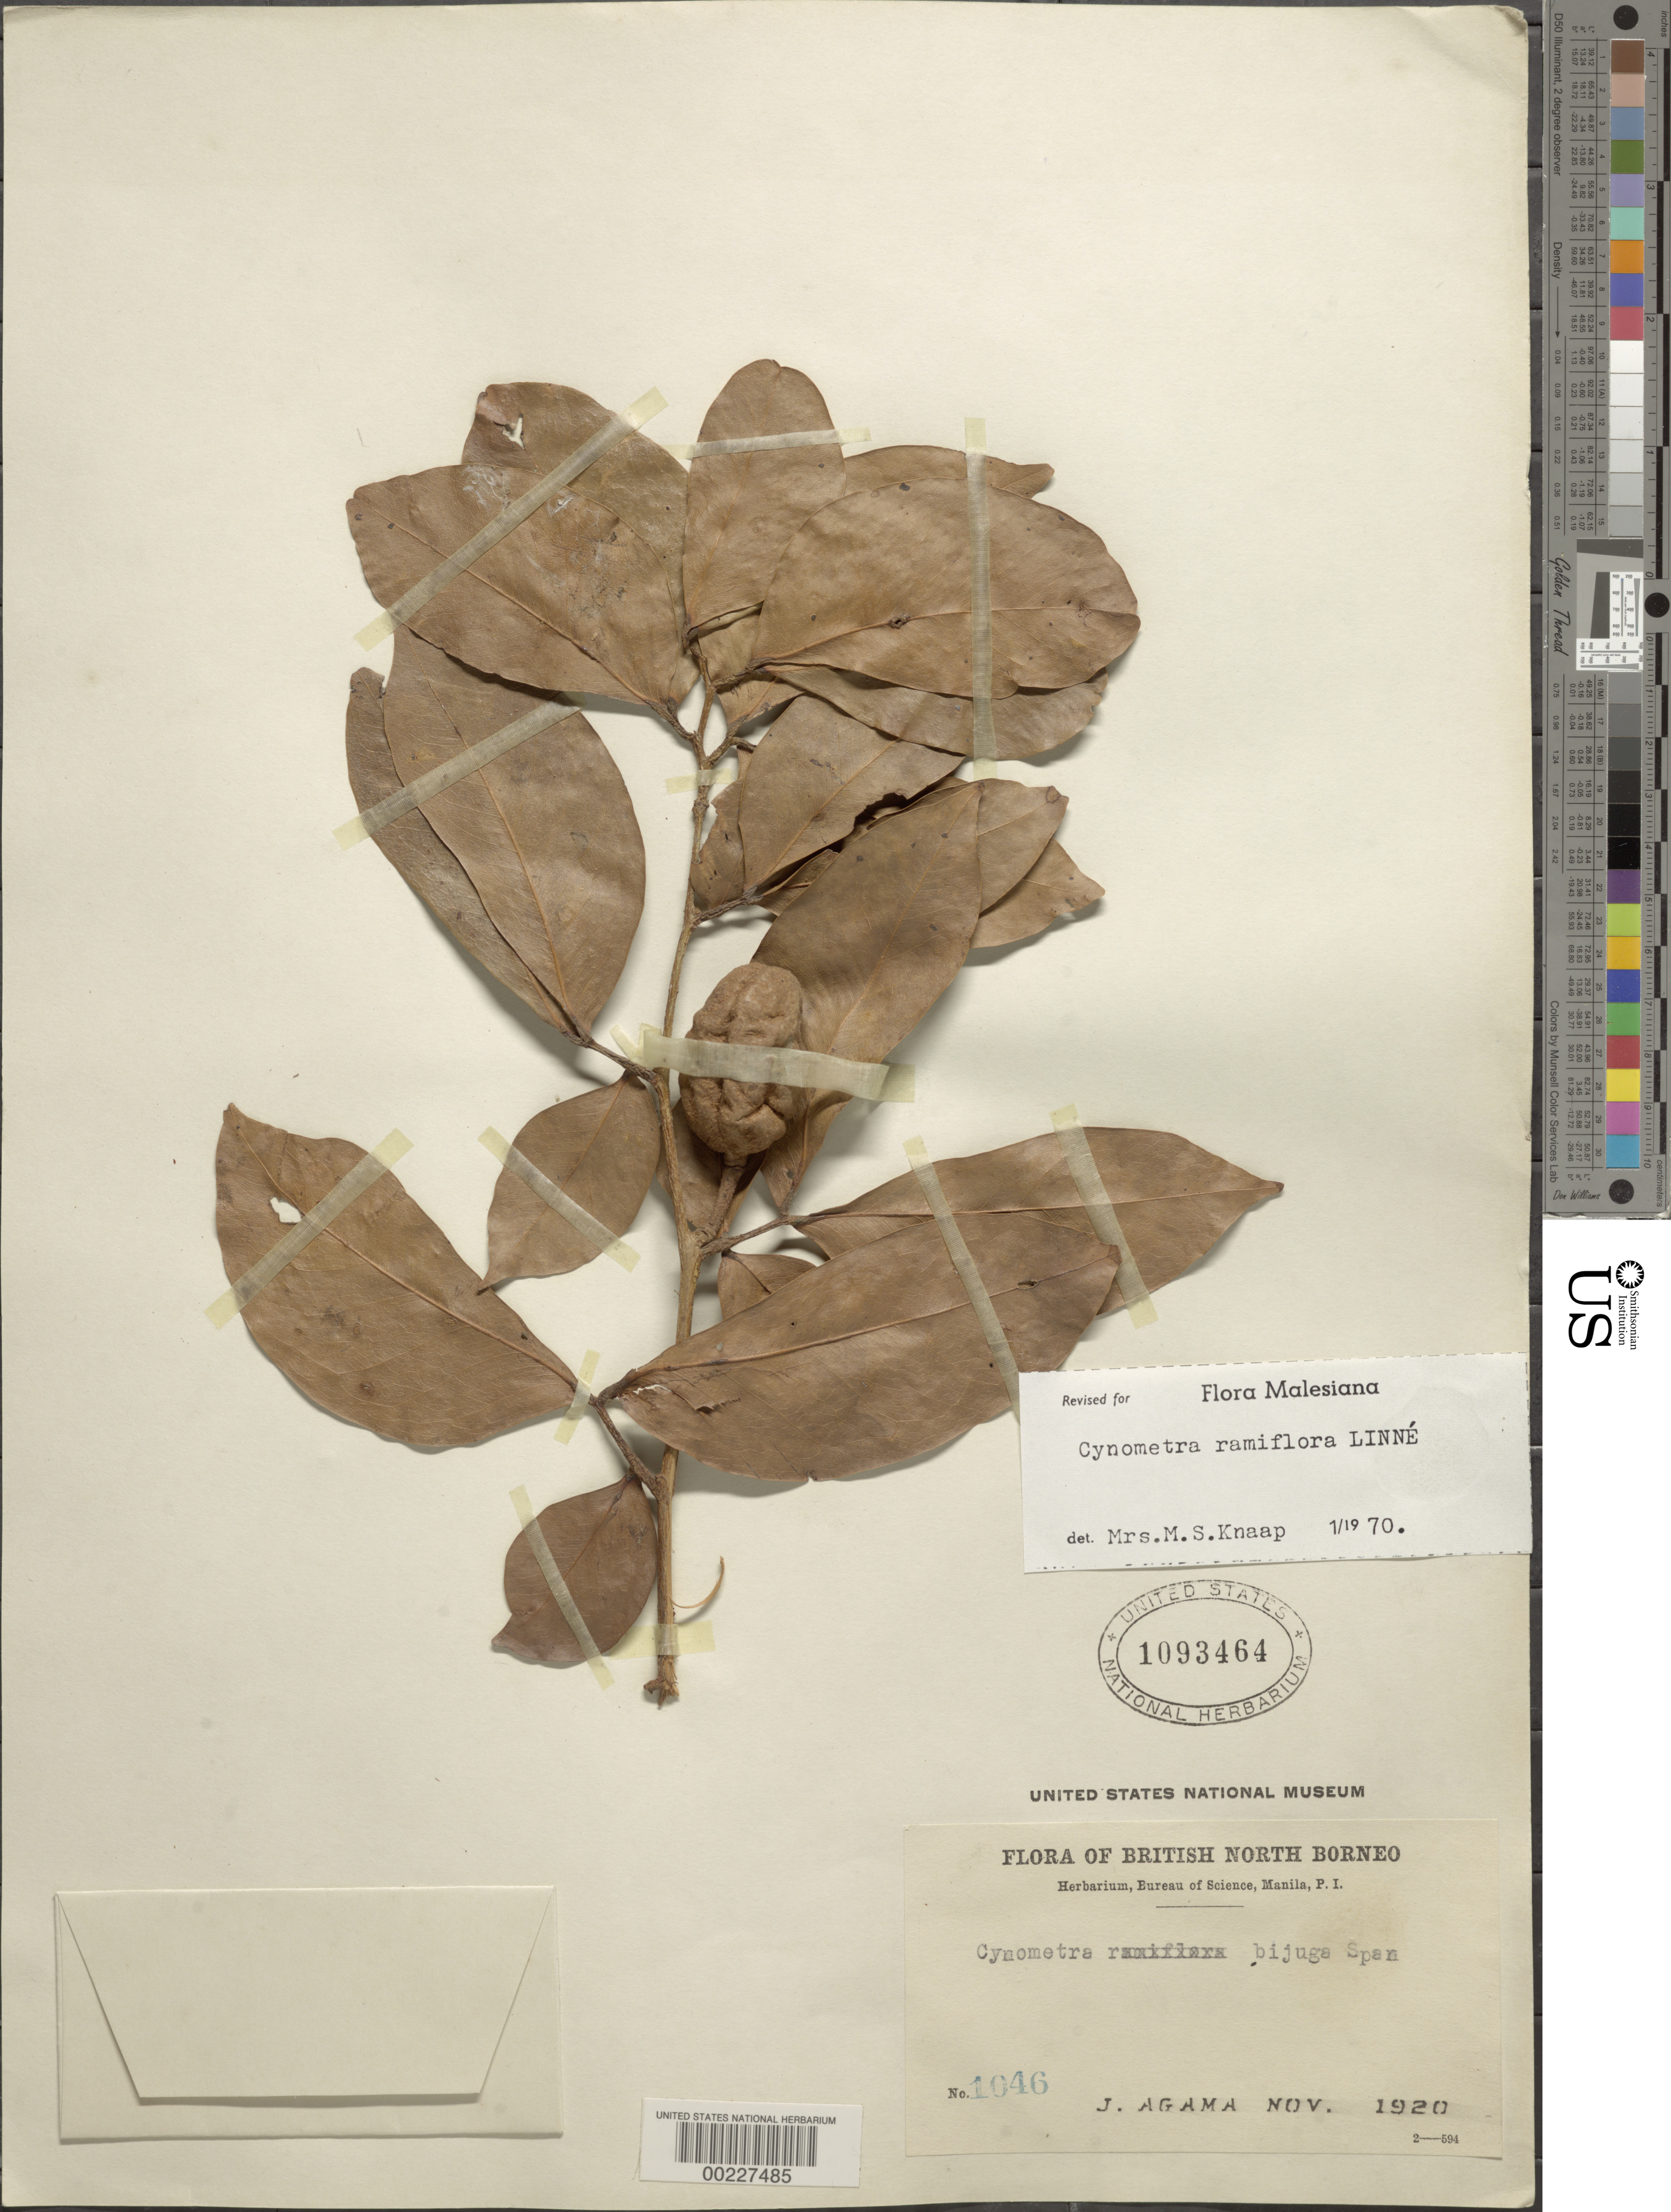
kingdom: Plantae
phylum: Tracheophyta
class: Magnoliopsida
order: Fabales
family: Fabaceae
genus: Cynometra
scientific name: Cynometra ramiflora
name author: L.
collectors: J. Agama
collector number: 1046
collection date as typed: Nov 1920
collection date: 1920-11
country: Malaysia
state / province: Sabah / Sarawak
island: Borneo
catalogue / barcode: US 1093464